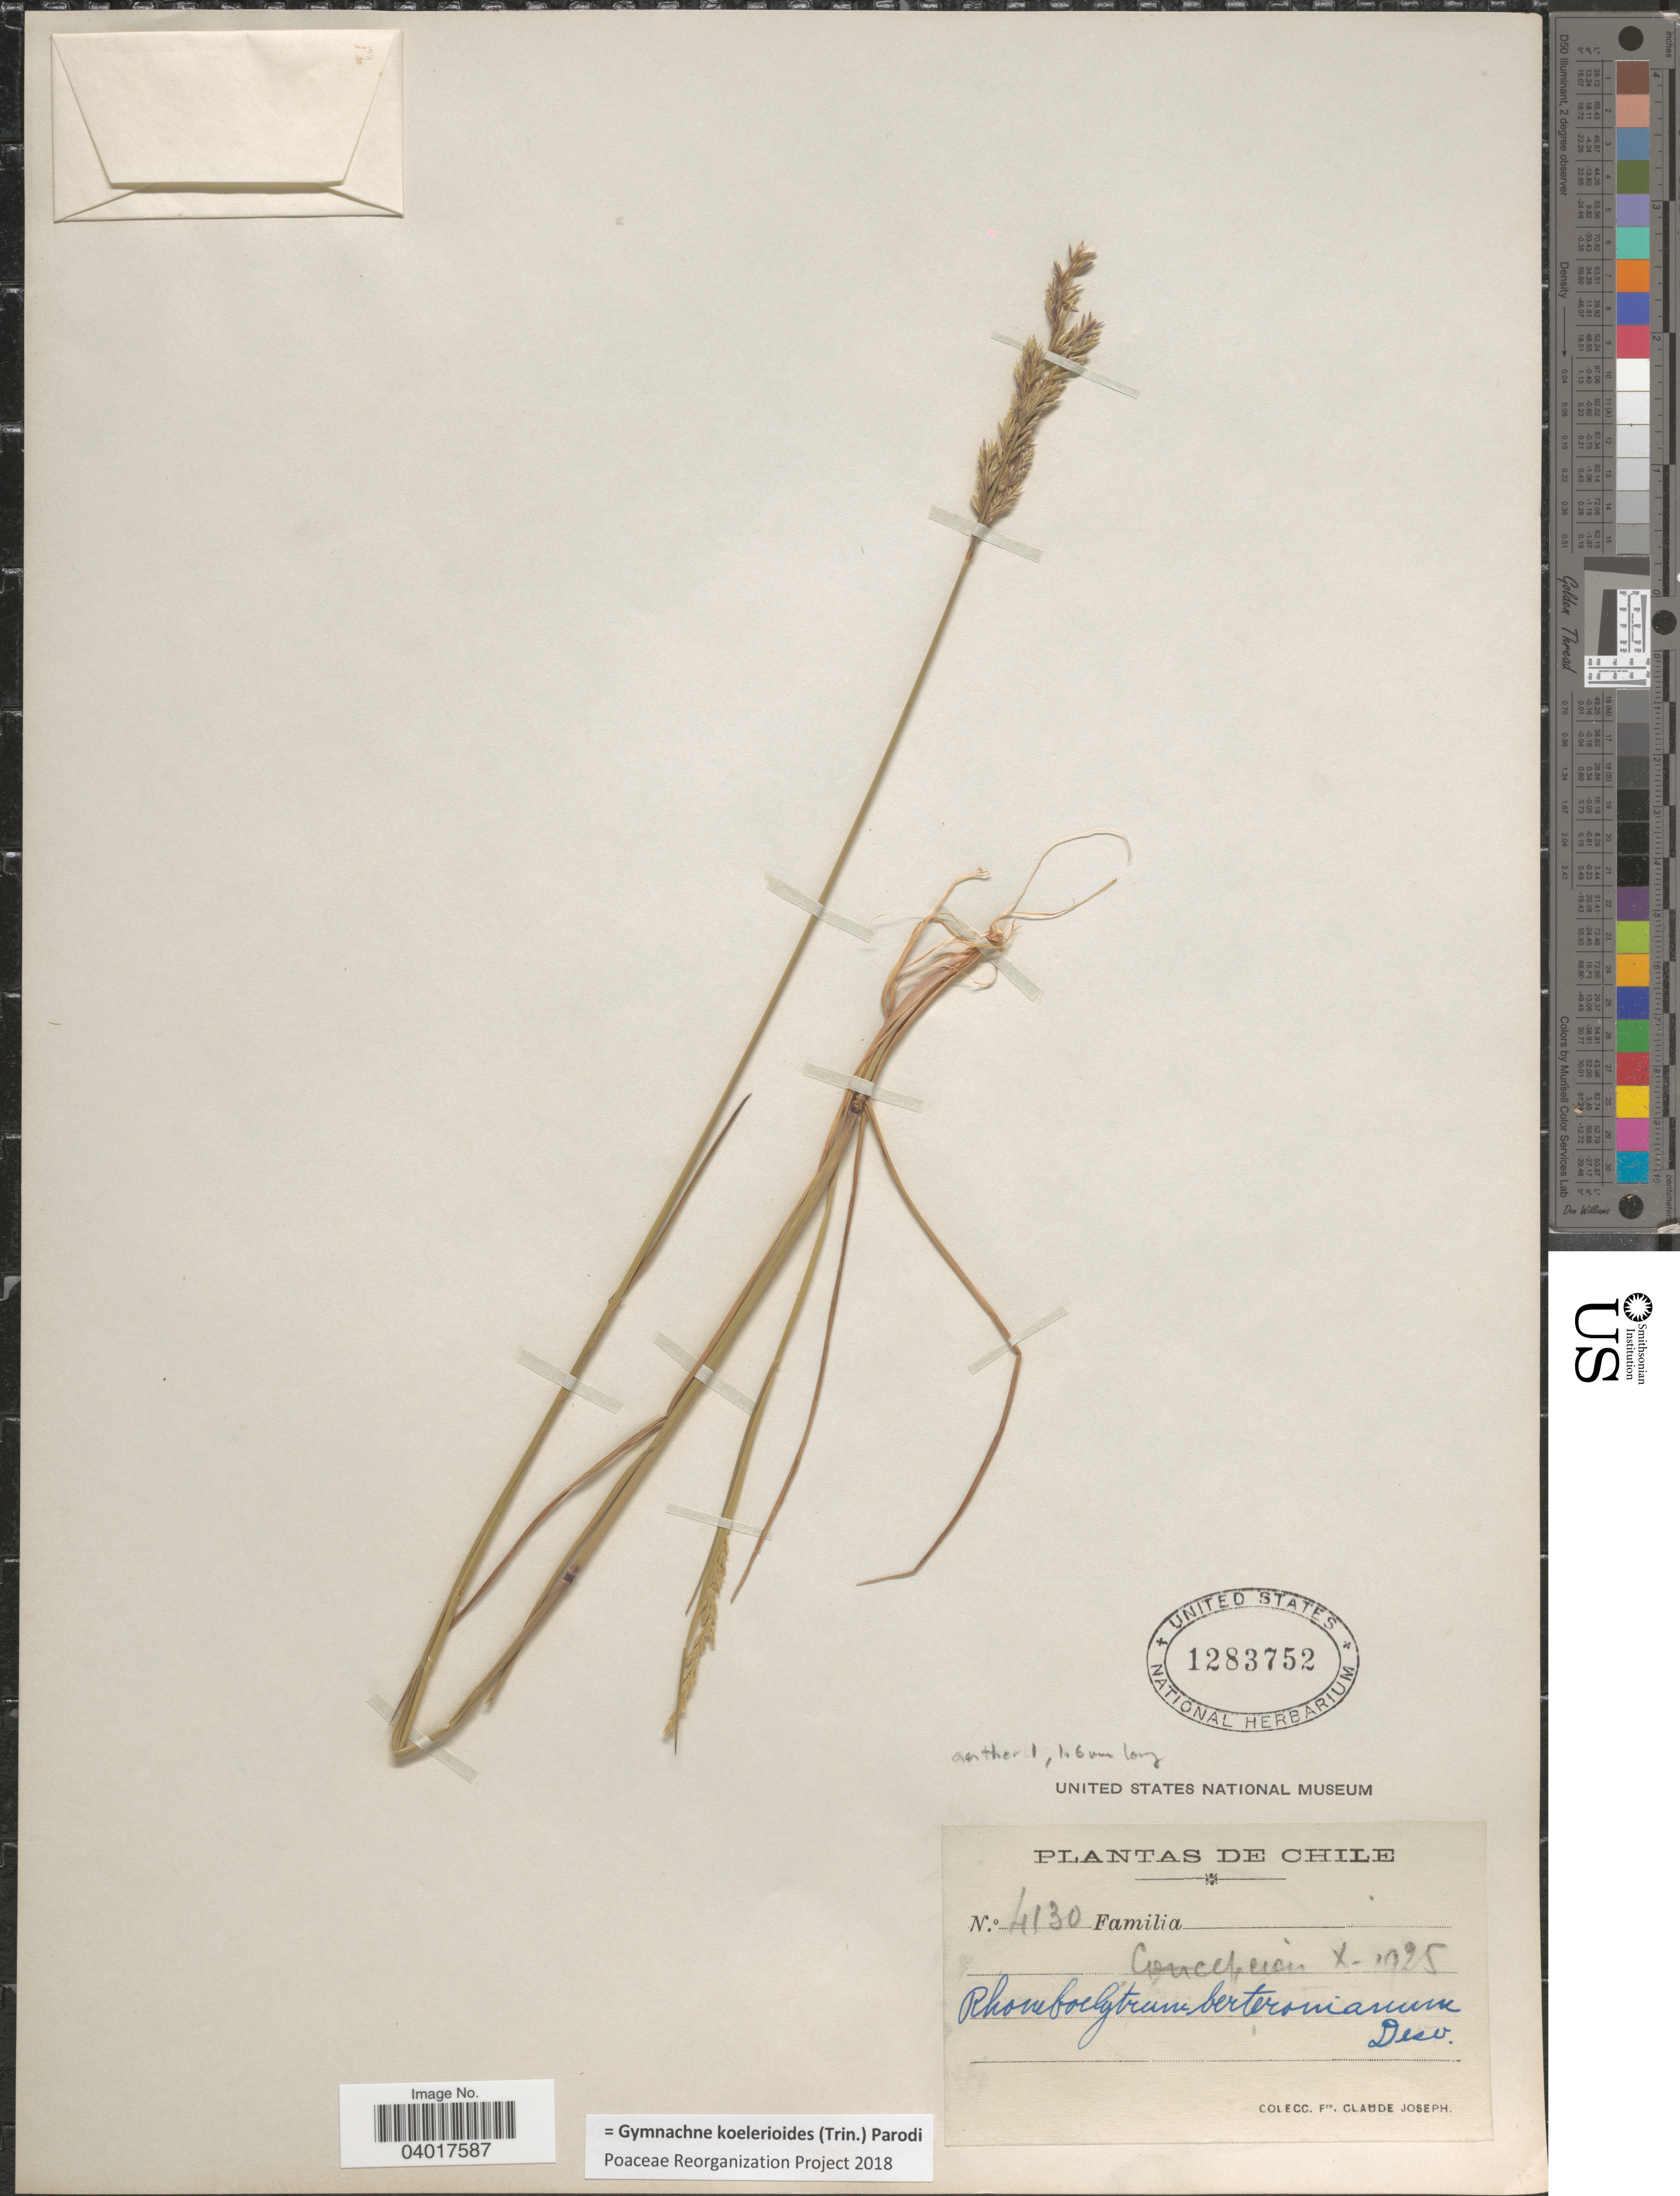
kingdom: Plantae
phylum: Tracheophyta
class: Liliopsida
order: Poales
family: Poaceae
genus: Rhombolytrum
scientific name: Rhombolytrum koelerioides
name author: (Trin.) L.N. Silva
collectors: Bro. Claude-Joseph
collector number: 4130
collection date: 1925-10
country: Chile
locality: Concepcion.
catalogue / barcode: US 1283752